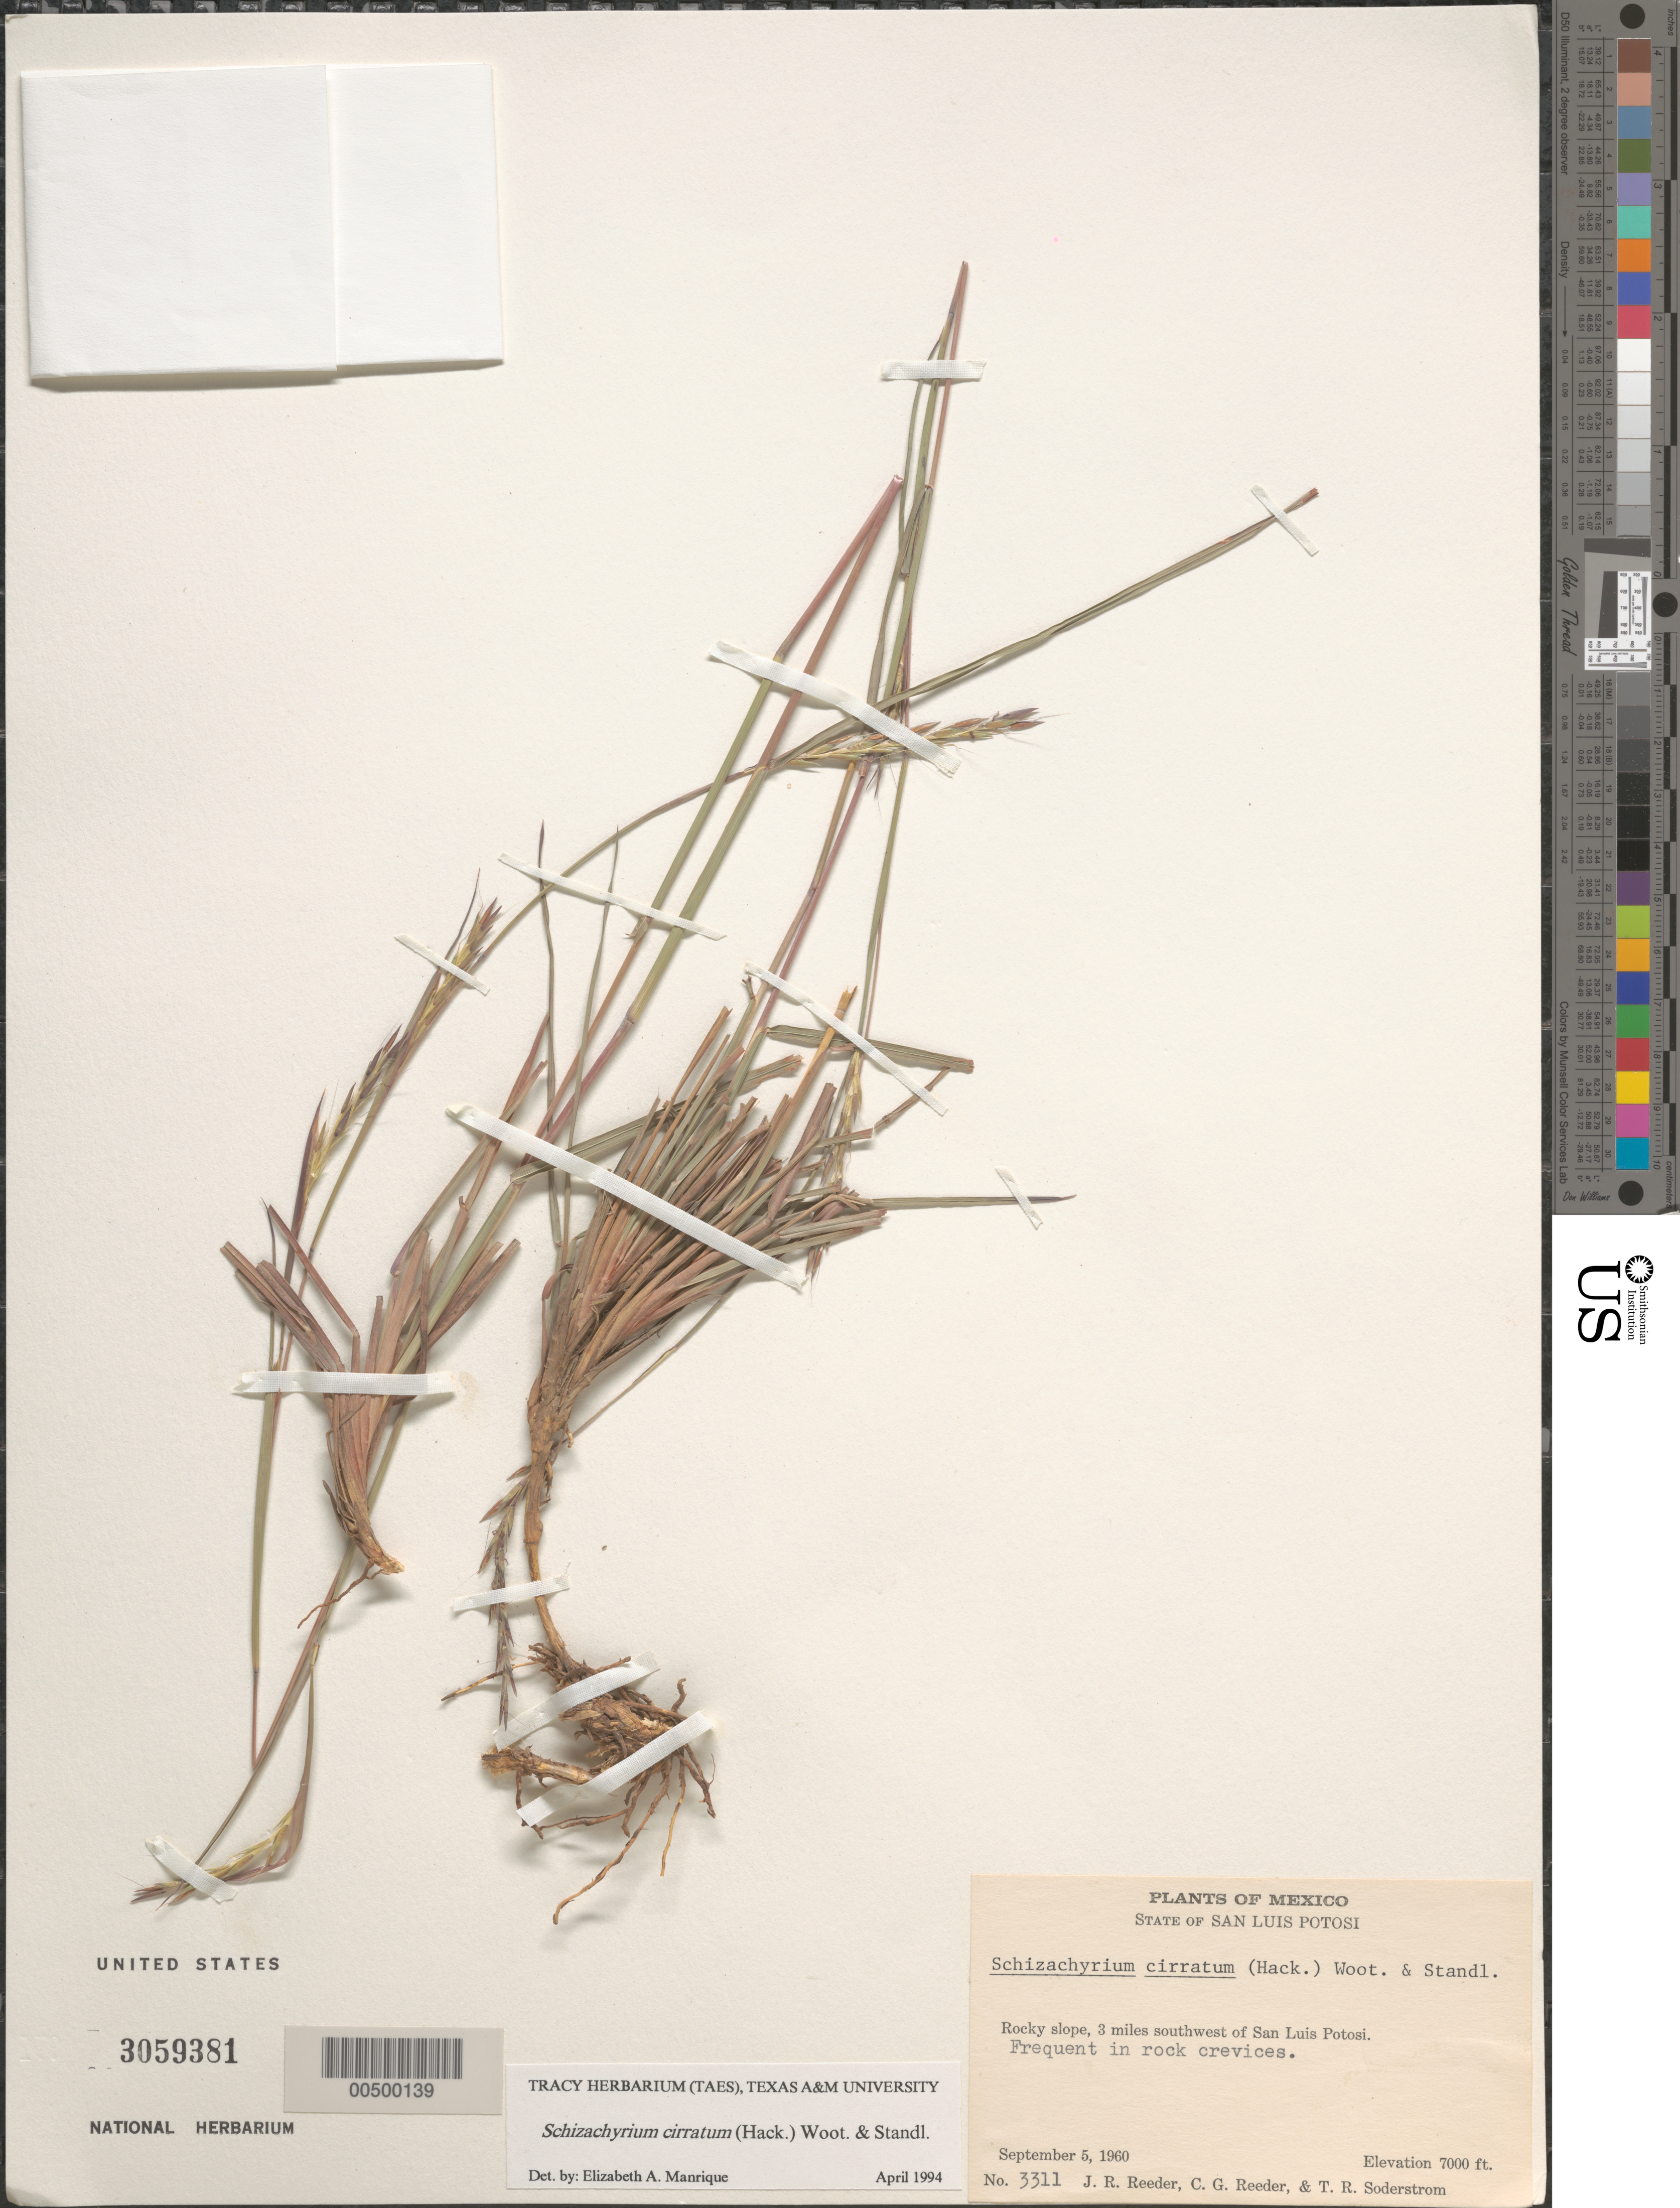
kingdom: Plantae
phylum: Tracheophyta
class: Liliopsida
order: Poales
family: Poaceae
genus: Schizachyrium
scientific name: Schizachyrium cirratum var. cirratum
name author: (Hack.) Wooton & Standl.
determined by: Manrique, E. A.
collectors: J. R. Reeder, C. G. Reeder & T. R. Soderstrom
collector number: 3311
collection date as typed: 5 Sep 1960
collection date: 1960-09-05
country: Mexico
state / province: San Luis Potosi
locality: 3 mi SW of San Luis Potosi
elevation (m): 2134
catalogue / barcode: US 3059381